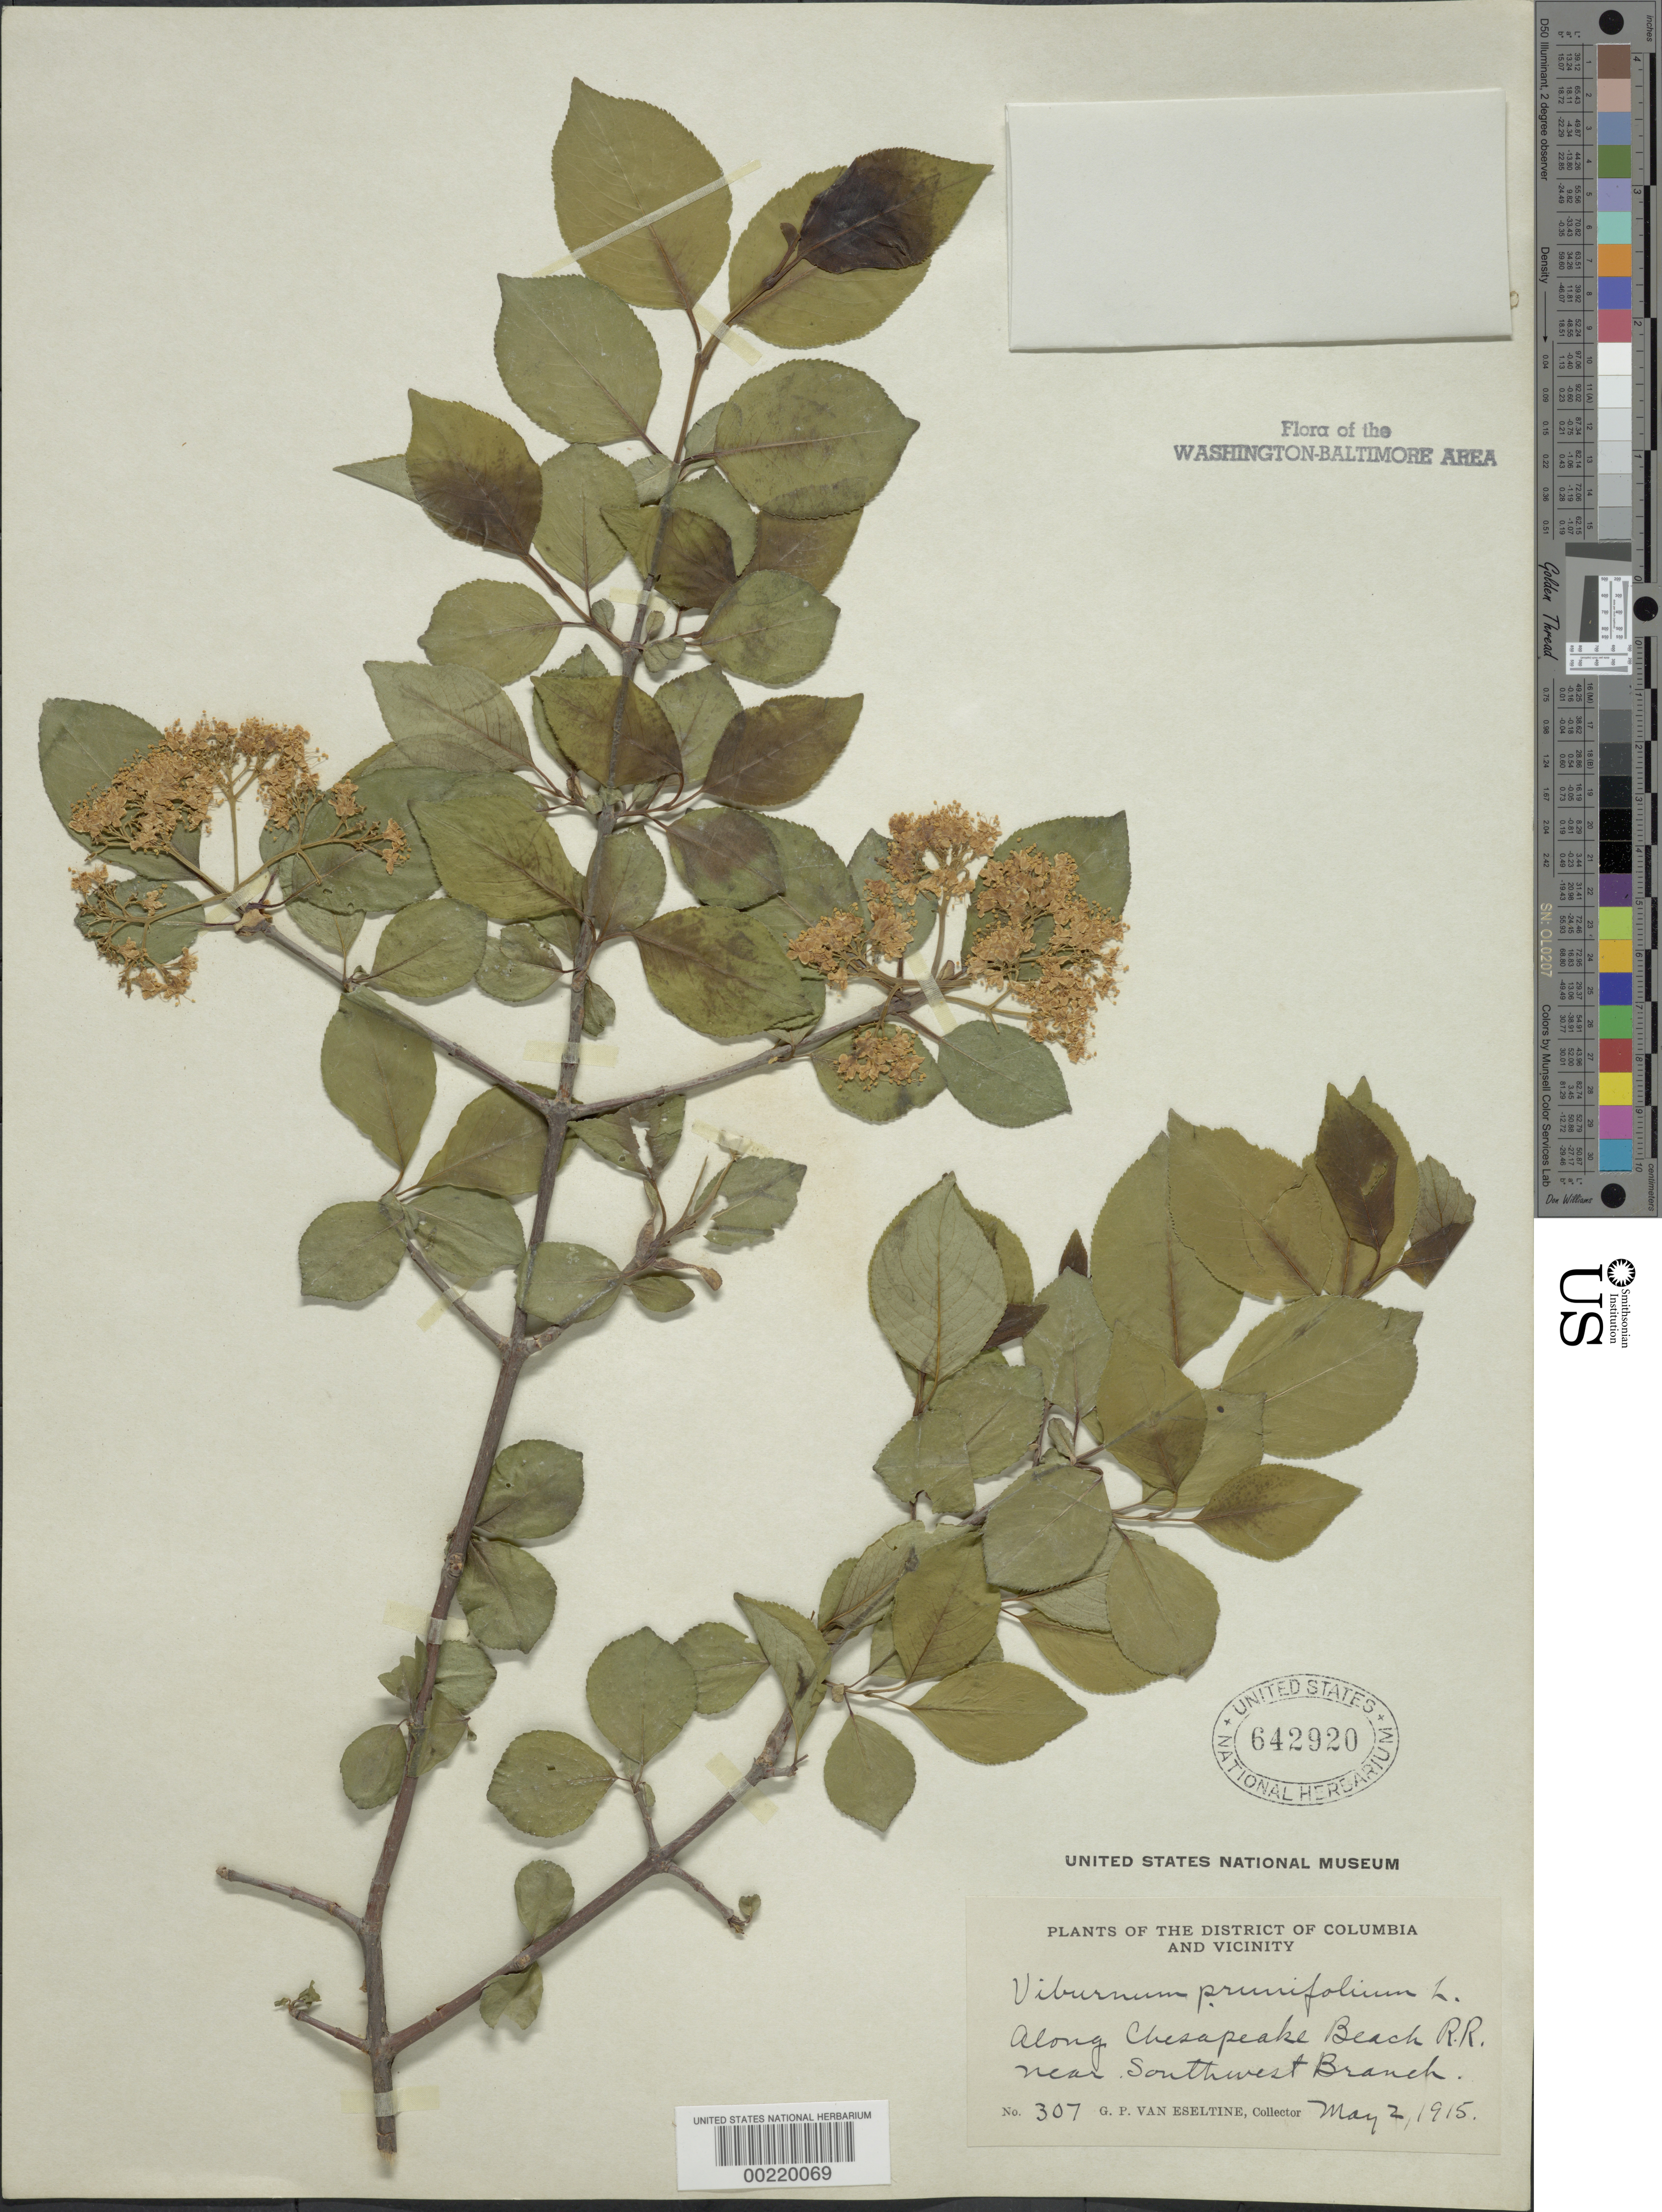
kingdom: Plantae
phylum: Tracheophyta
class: Magnoliopsida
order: Dipsacales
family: Viburnaceae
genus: Viburnum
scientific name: Viburnum prunifolium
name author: L.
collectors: G. P. Van Eseltine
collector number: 307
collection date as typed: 02 May 1915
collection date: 1915-05-02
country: United States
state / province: Maryland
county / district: Prince George's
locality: Along Chesapeake Beach R.R., Southwest Branch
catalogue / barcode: US 642920